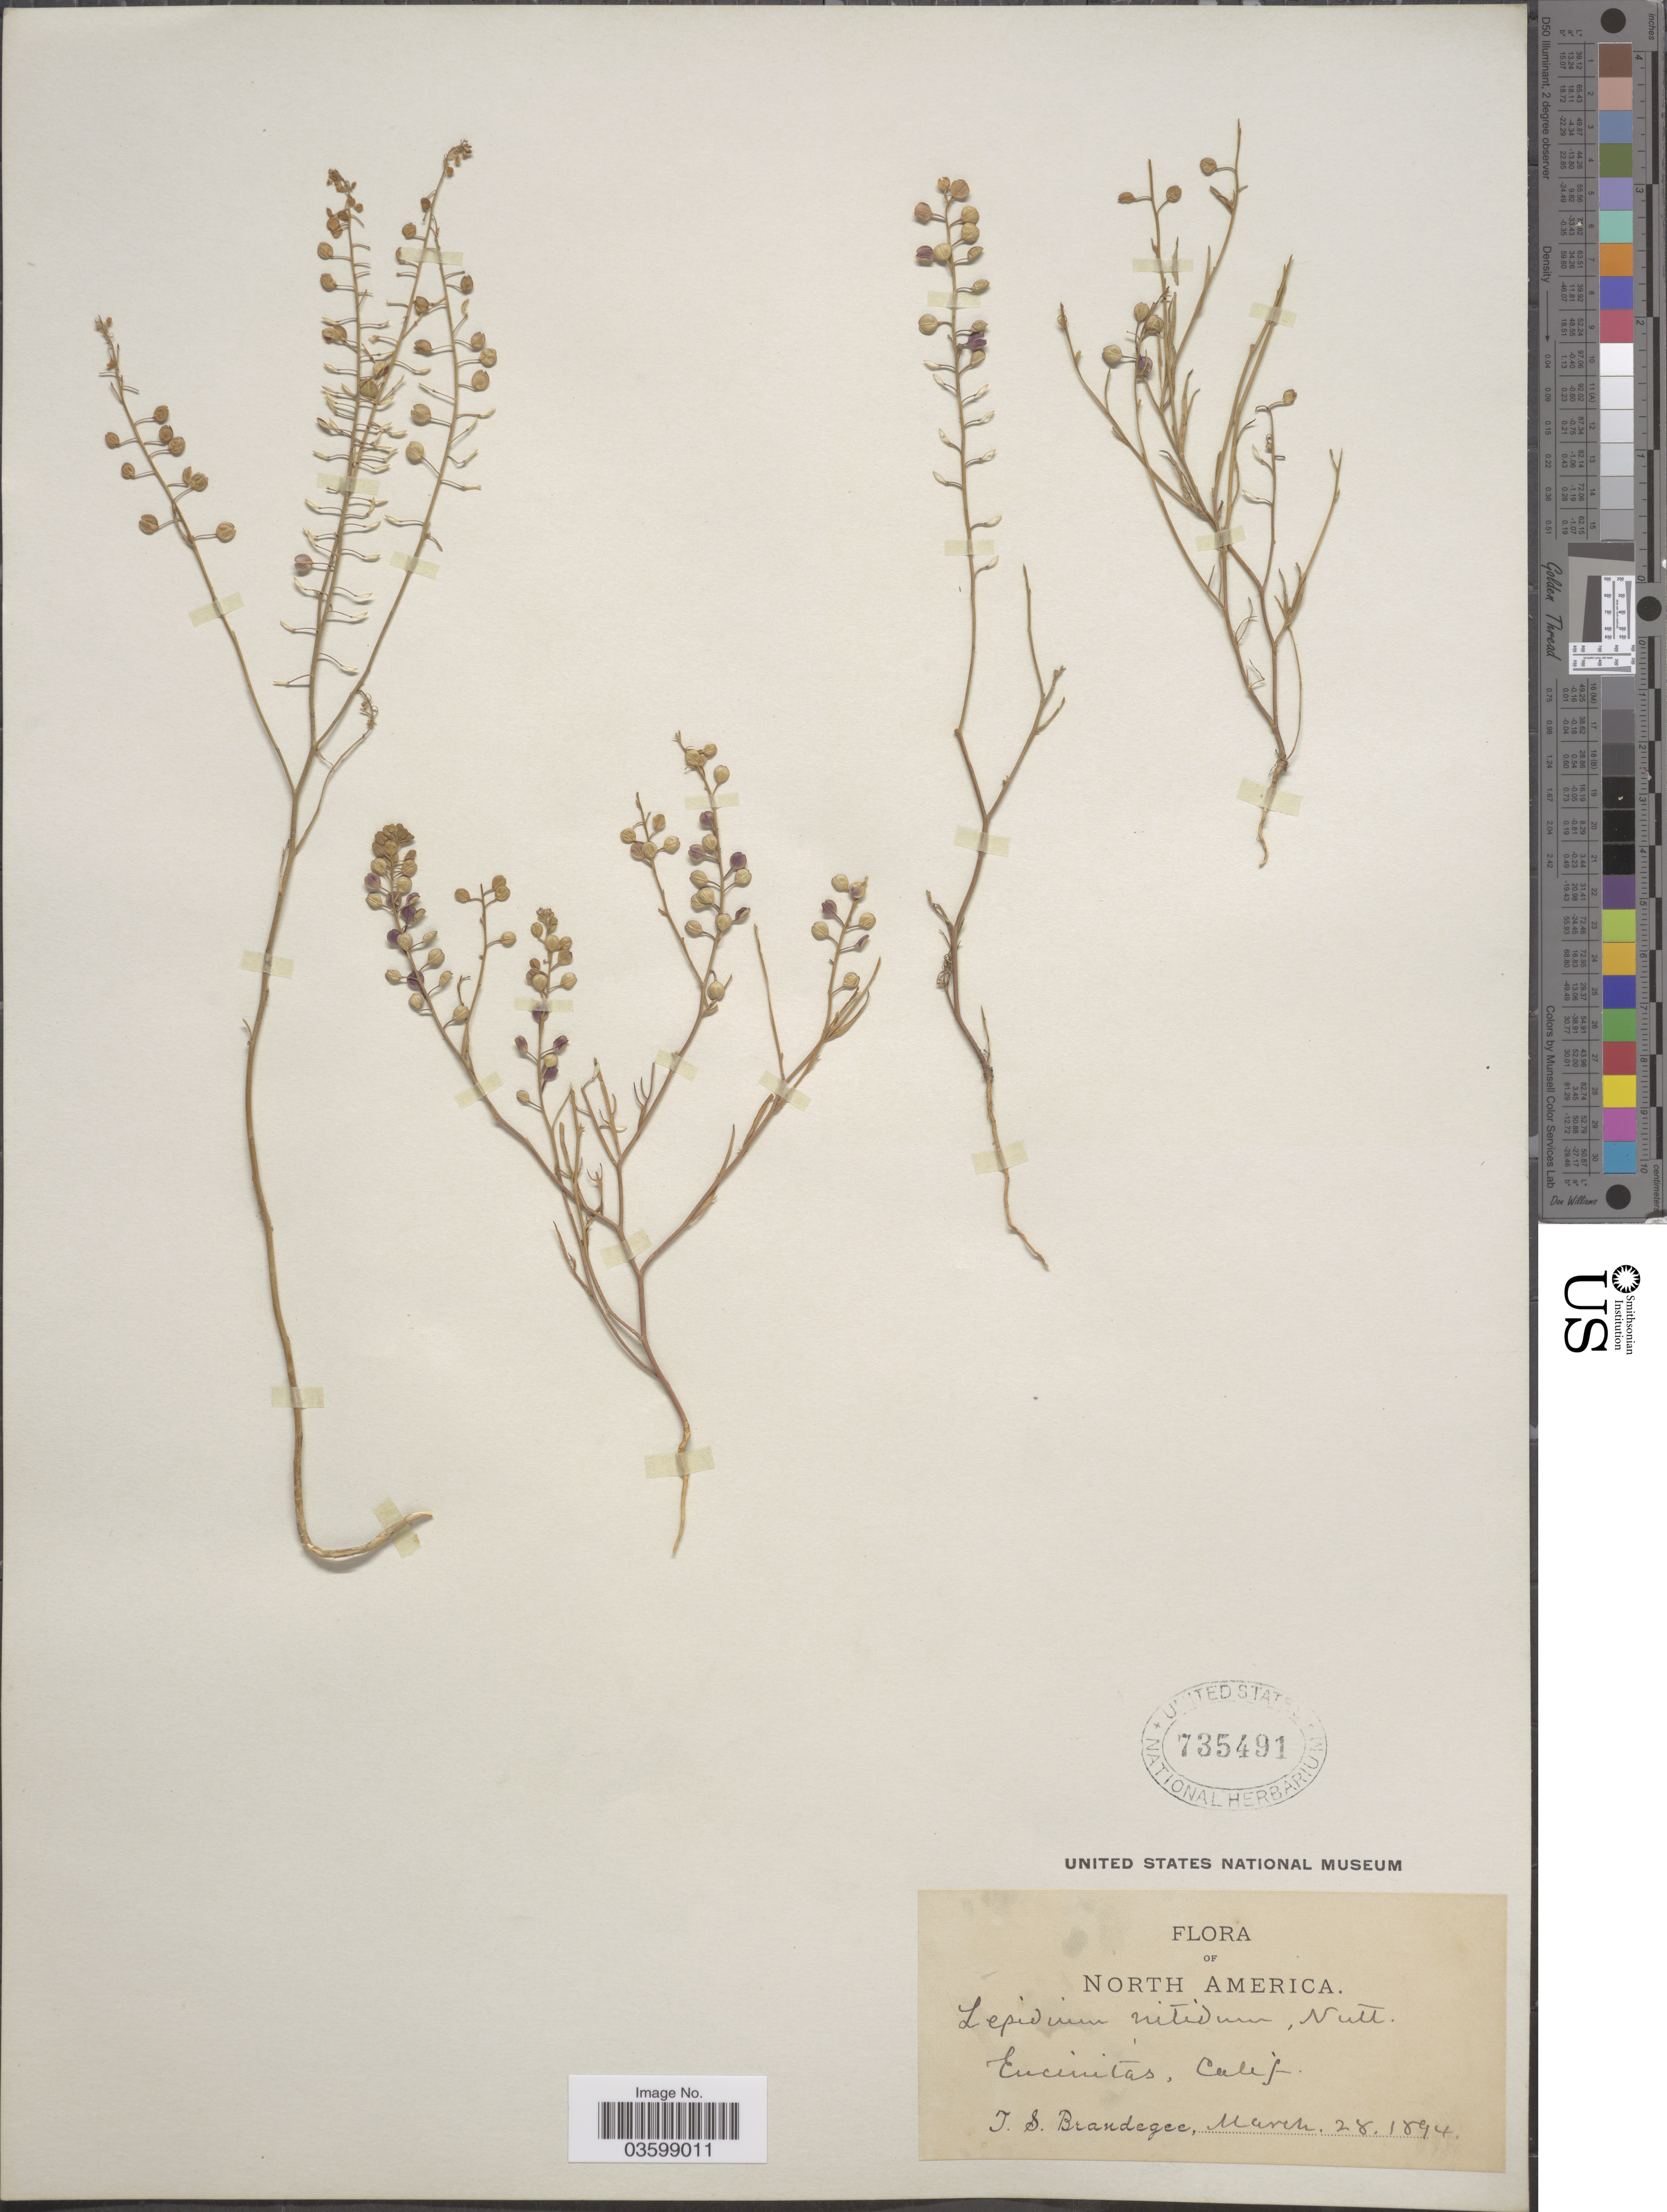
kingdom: Plantae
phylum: Tracheophyta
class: Magnoliopsida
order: Brassicales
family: Brassicaceae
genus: Lepidium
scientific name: Lepidium nitidum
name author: Nutt.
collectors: T. S. Brandegee (herbarium)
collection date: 1894-03-28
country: United States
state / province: California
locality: Encinitas.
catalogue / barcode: US 735491